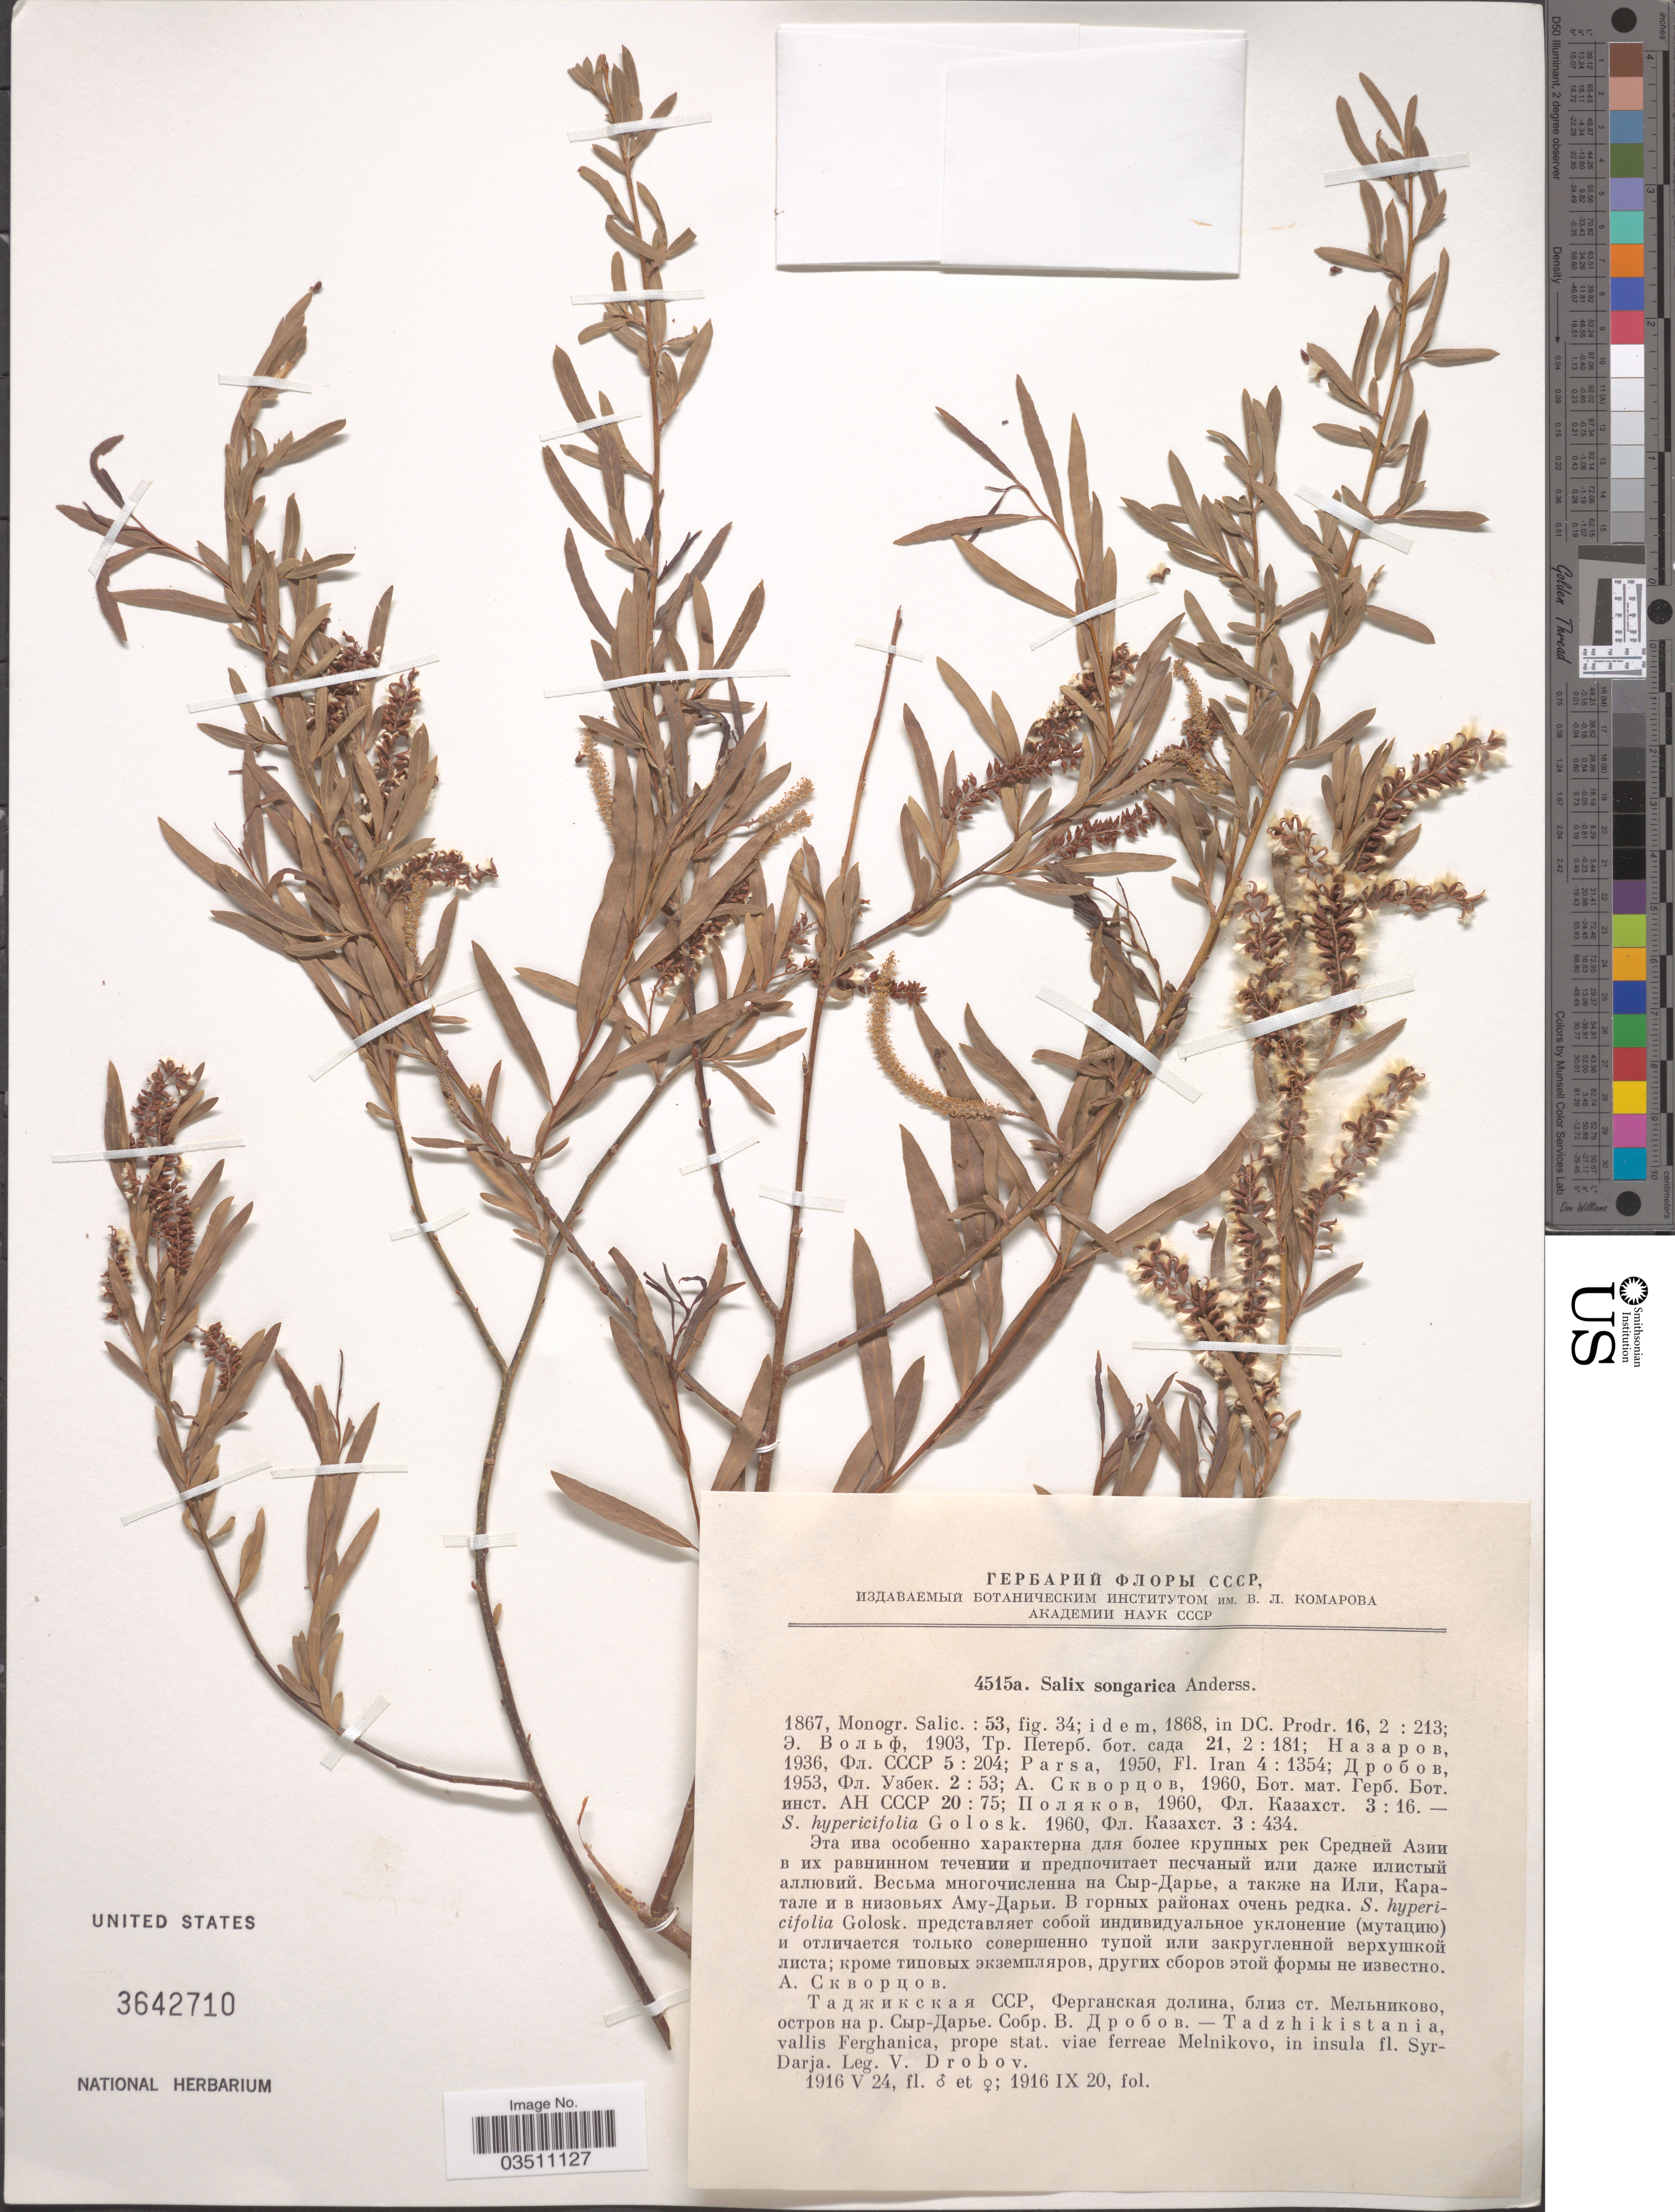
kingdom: Plantae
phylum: Tracheophyta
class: Magnoliopsida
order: Malpighiales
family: Salicaceae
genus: Salix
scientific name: Salix songarica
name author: Andersson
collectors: V. Drobov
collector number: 4515a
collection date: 1916-05-24/1916-09-20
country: Tajikistan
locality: Tadzhikistania, vallis Ferghanica, prope stat. viae ferreae Melnikovo, in insula fl. Syr-Darja.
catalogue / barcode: US 3642710